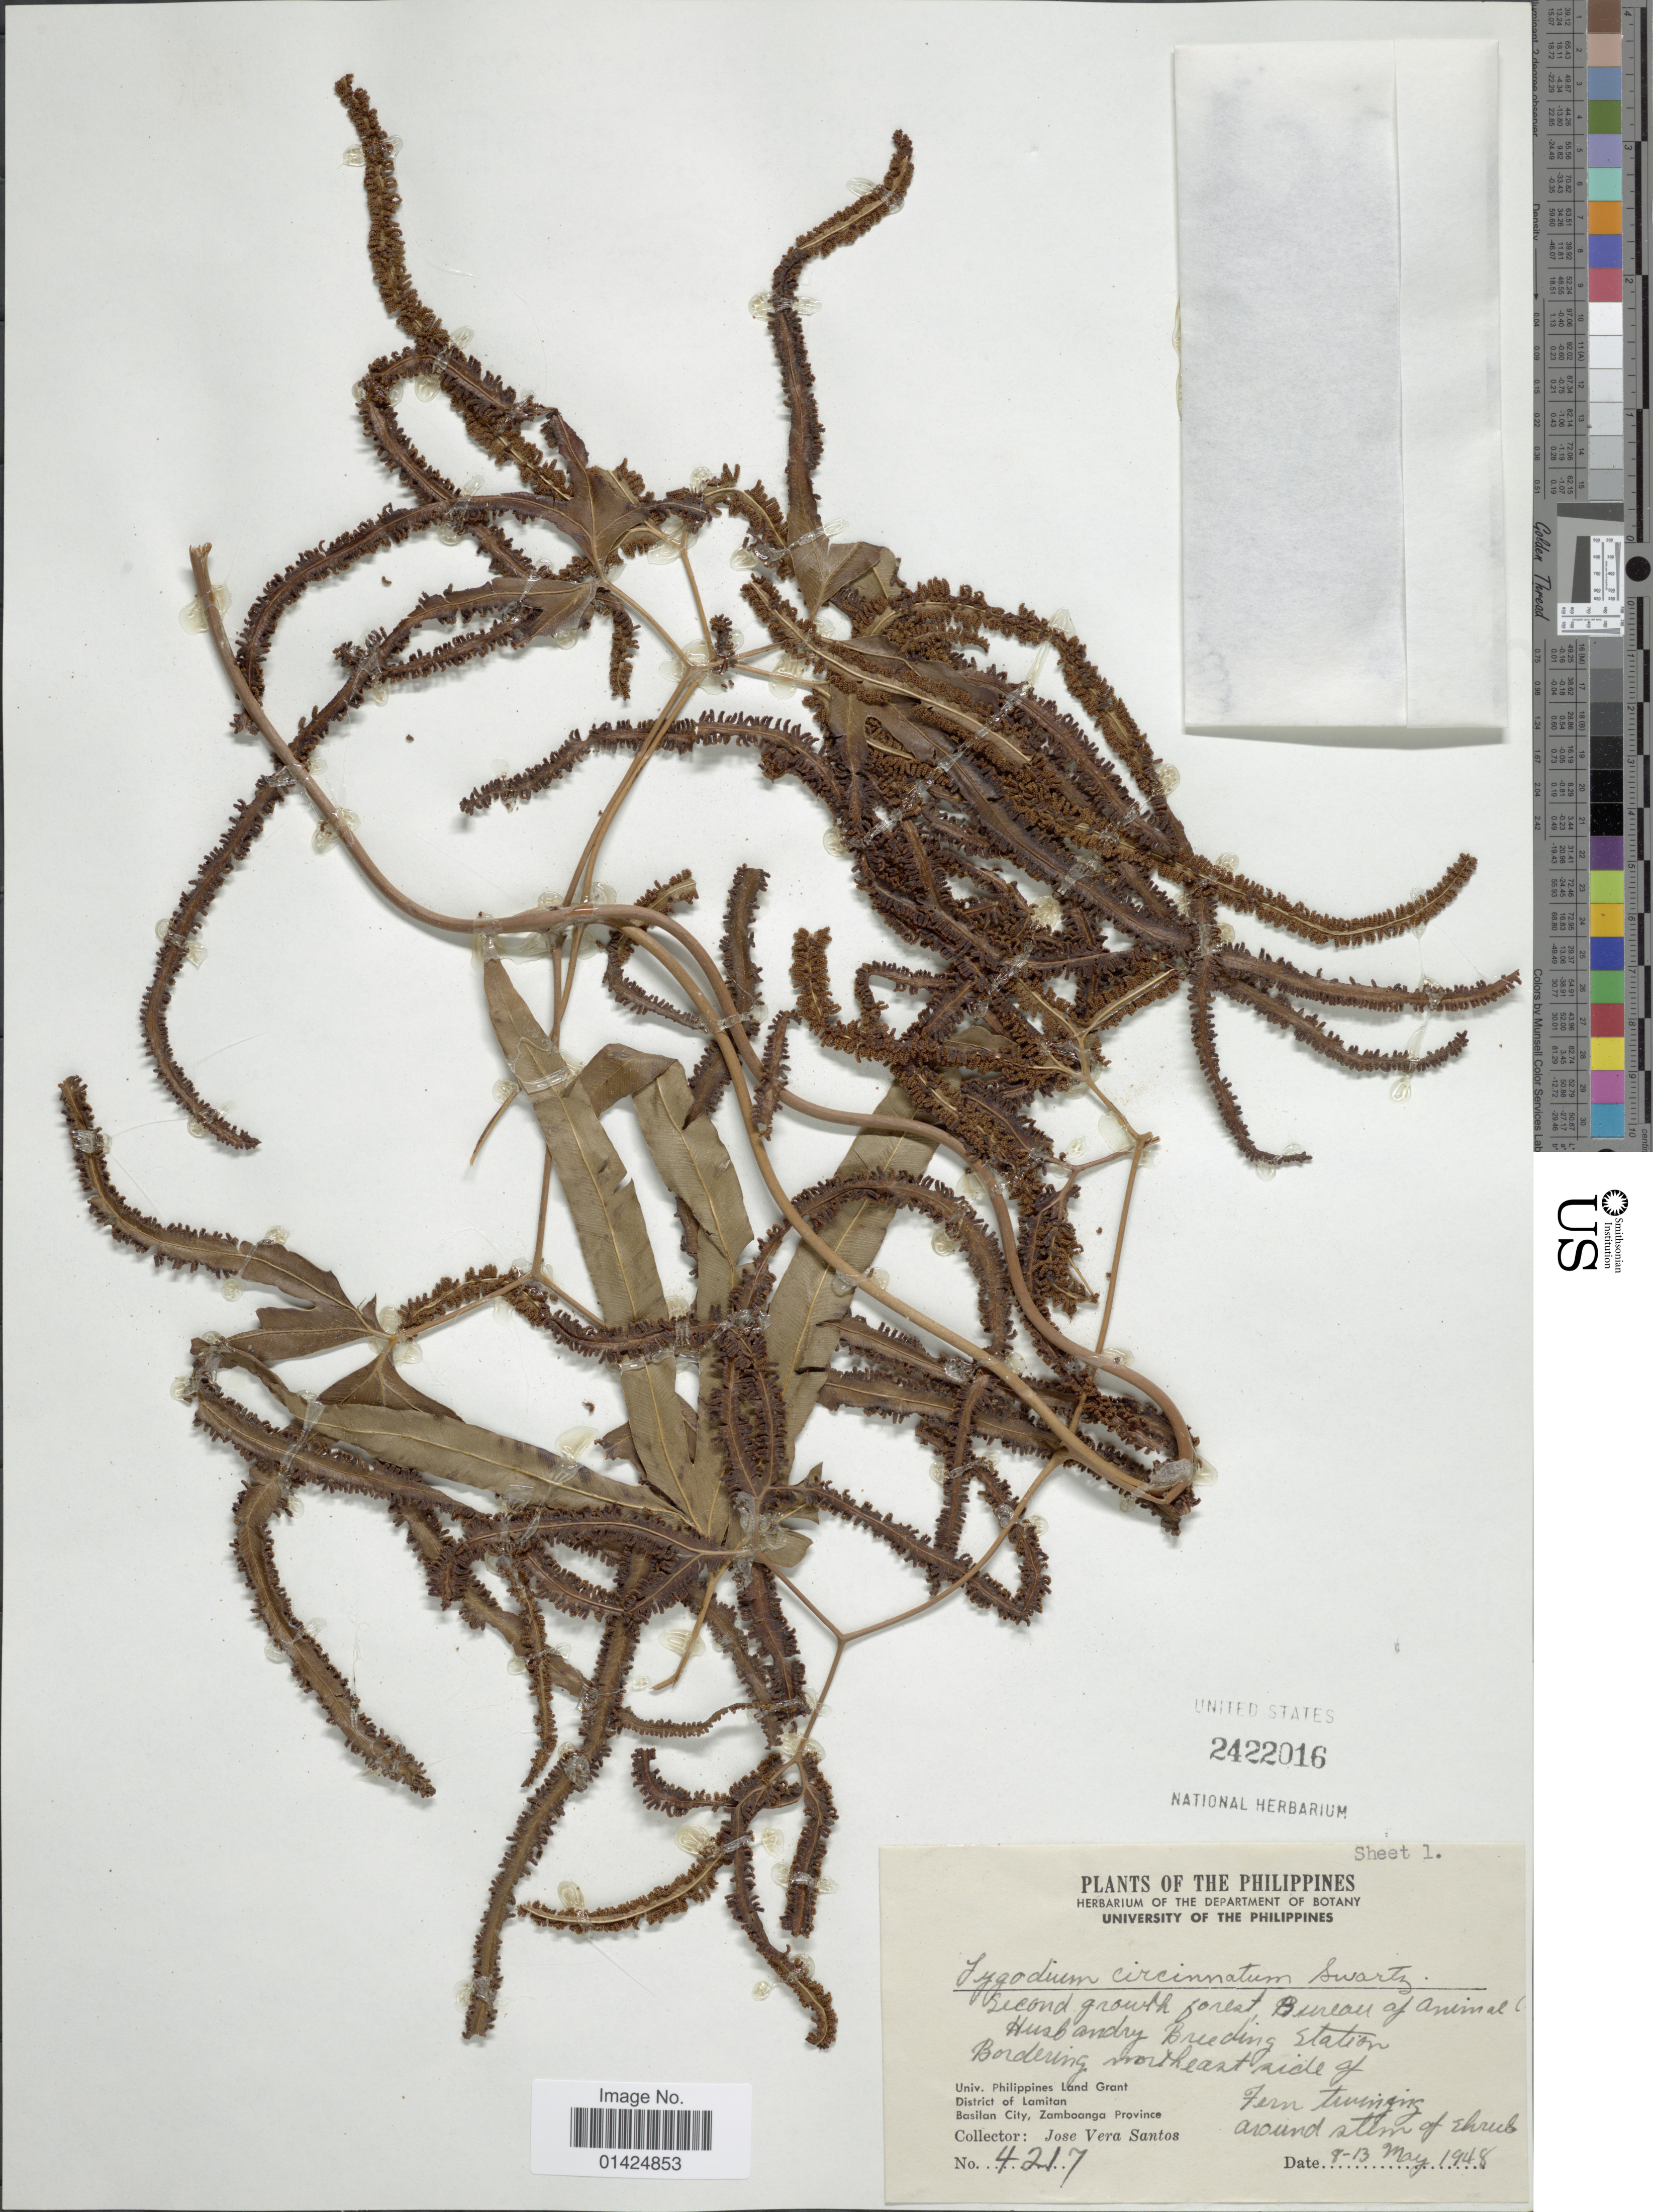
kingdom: Plantae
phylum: Tracheophyta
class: Polypodiopsida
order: Schizaeales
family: Lygodiaceae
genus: Lygodium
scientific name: Lygodium circinnatum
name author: (Burm. f.) Sw.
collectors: J. V. Santos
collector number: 4217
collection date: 1948-05-08/1948-05-13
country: Philippines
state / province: Muslim Mindanao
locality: Bordering northeast side of Univ. Philippines Land Grant. District of Lamitan; Basilan City, Zamboanga Province.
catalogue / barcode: US 2422016